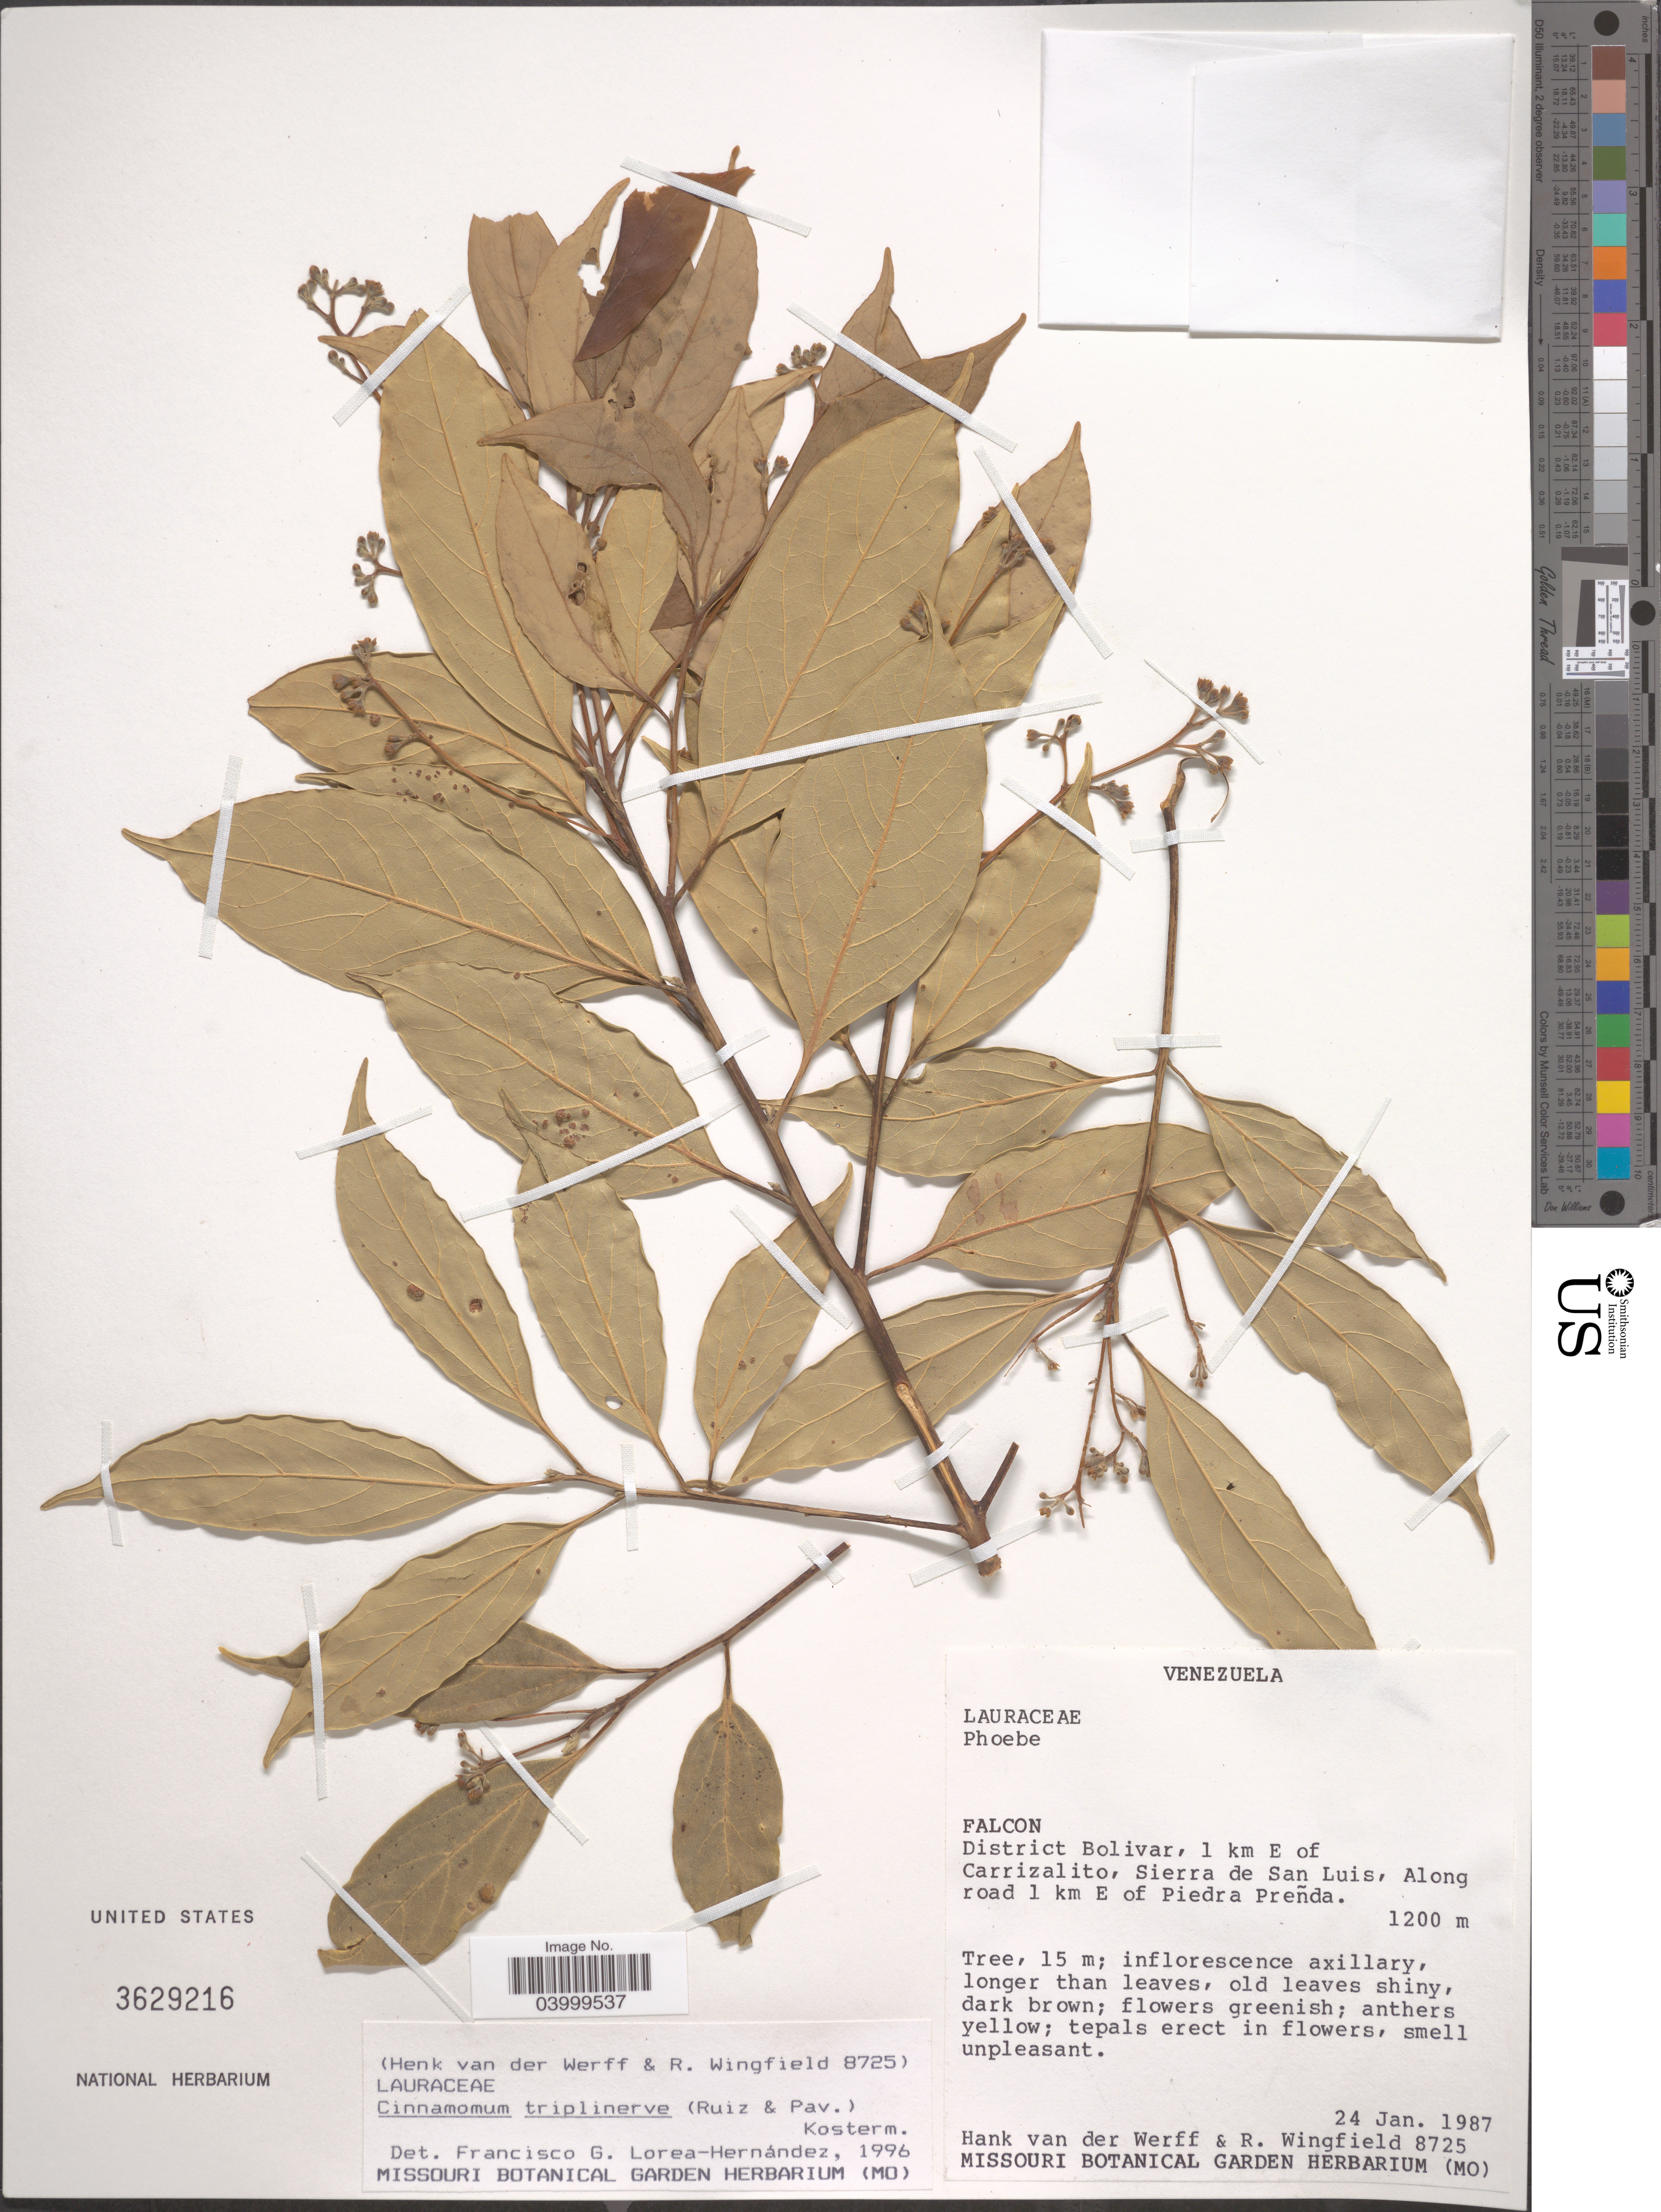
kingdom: Plantae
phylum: Tracheophyta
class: Magnoliopsida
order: Laurales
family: Lauraceae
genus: Cinnamomum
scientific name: Cinnamomum triplinerve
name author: (Ruiz & Pav.) Kosterm.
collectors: H. van der Werff & R. Wingfield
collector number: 8725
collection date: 1987-01-24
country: Venezuela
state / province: Falcon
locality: District Bolivar, 1 km E of Carrizalito, Sierra de San Luis, Along road 1 km E of Piedra Preñda.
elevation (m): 1200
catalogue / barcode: US 3629216